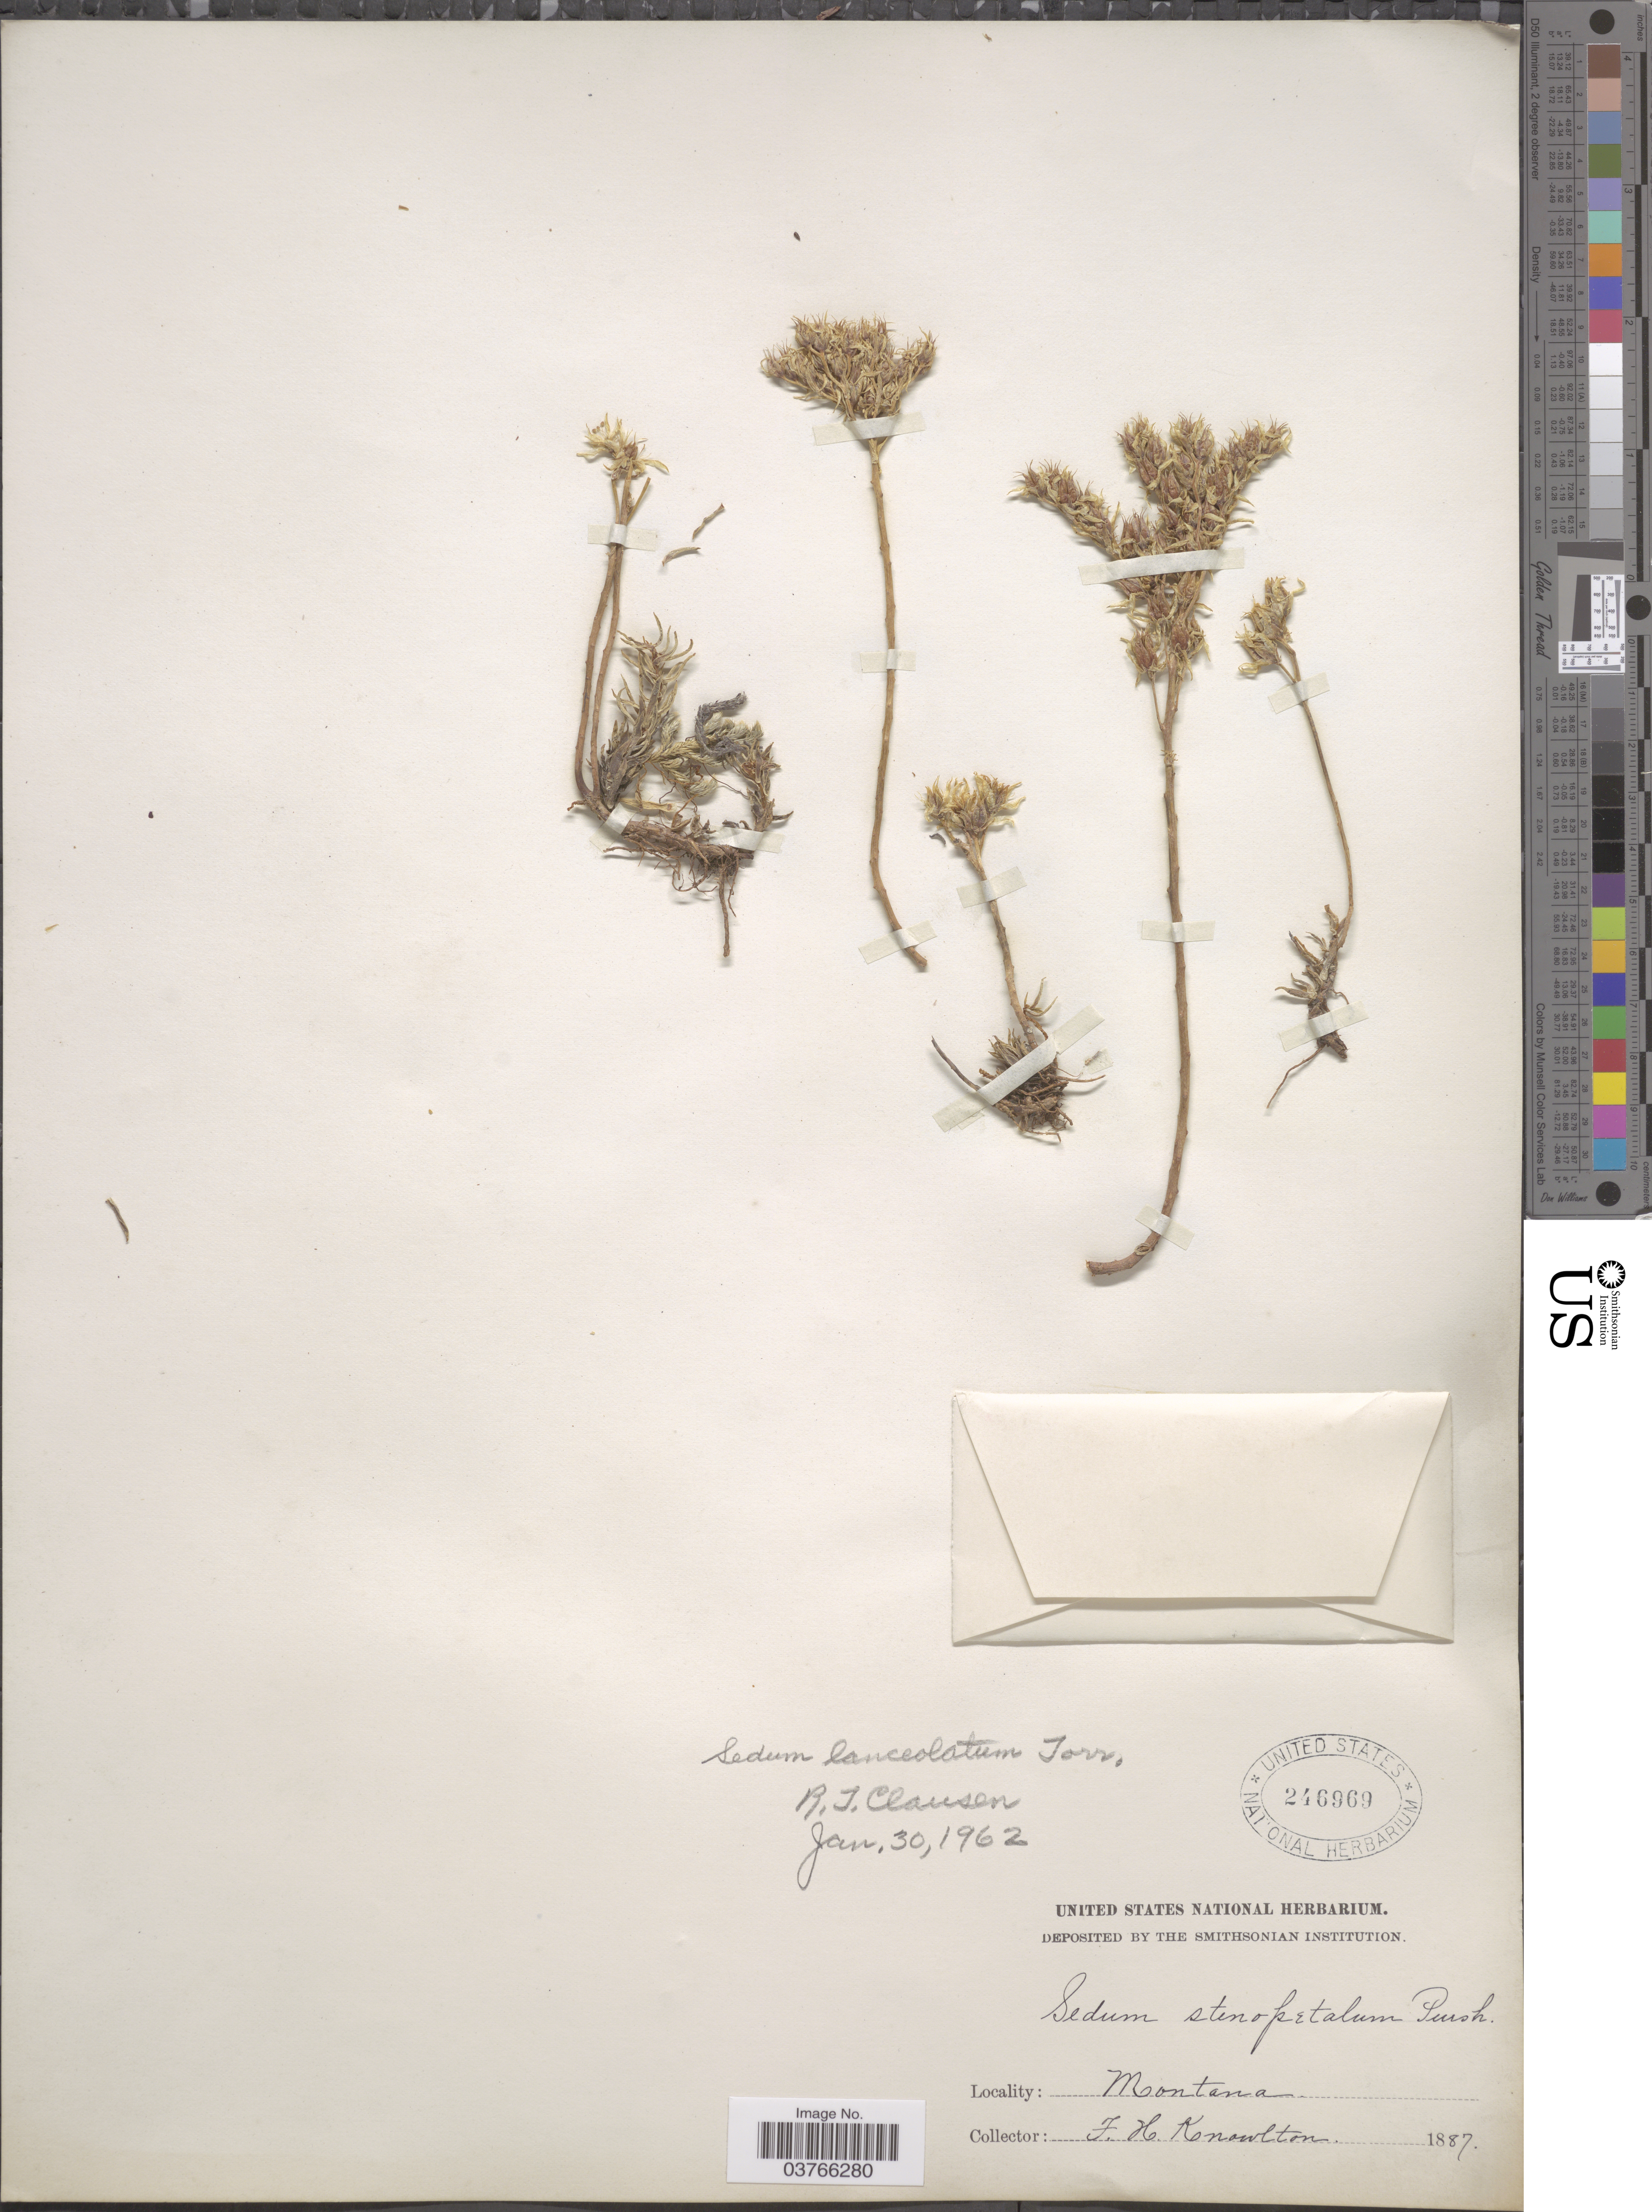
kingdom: Plantae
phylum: Tracheophyta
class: Magnoliopsida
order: Saxifragales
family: Crassulaceae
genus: Sedum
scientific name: Sedum lanceolatum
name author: Torr.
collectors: F. H. Knowlton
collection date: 1887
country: United States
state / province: Montana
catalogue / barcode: US 246969